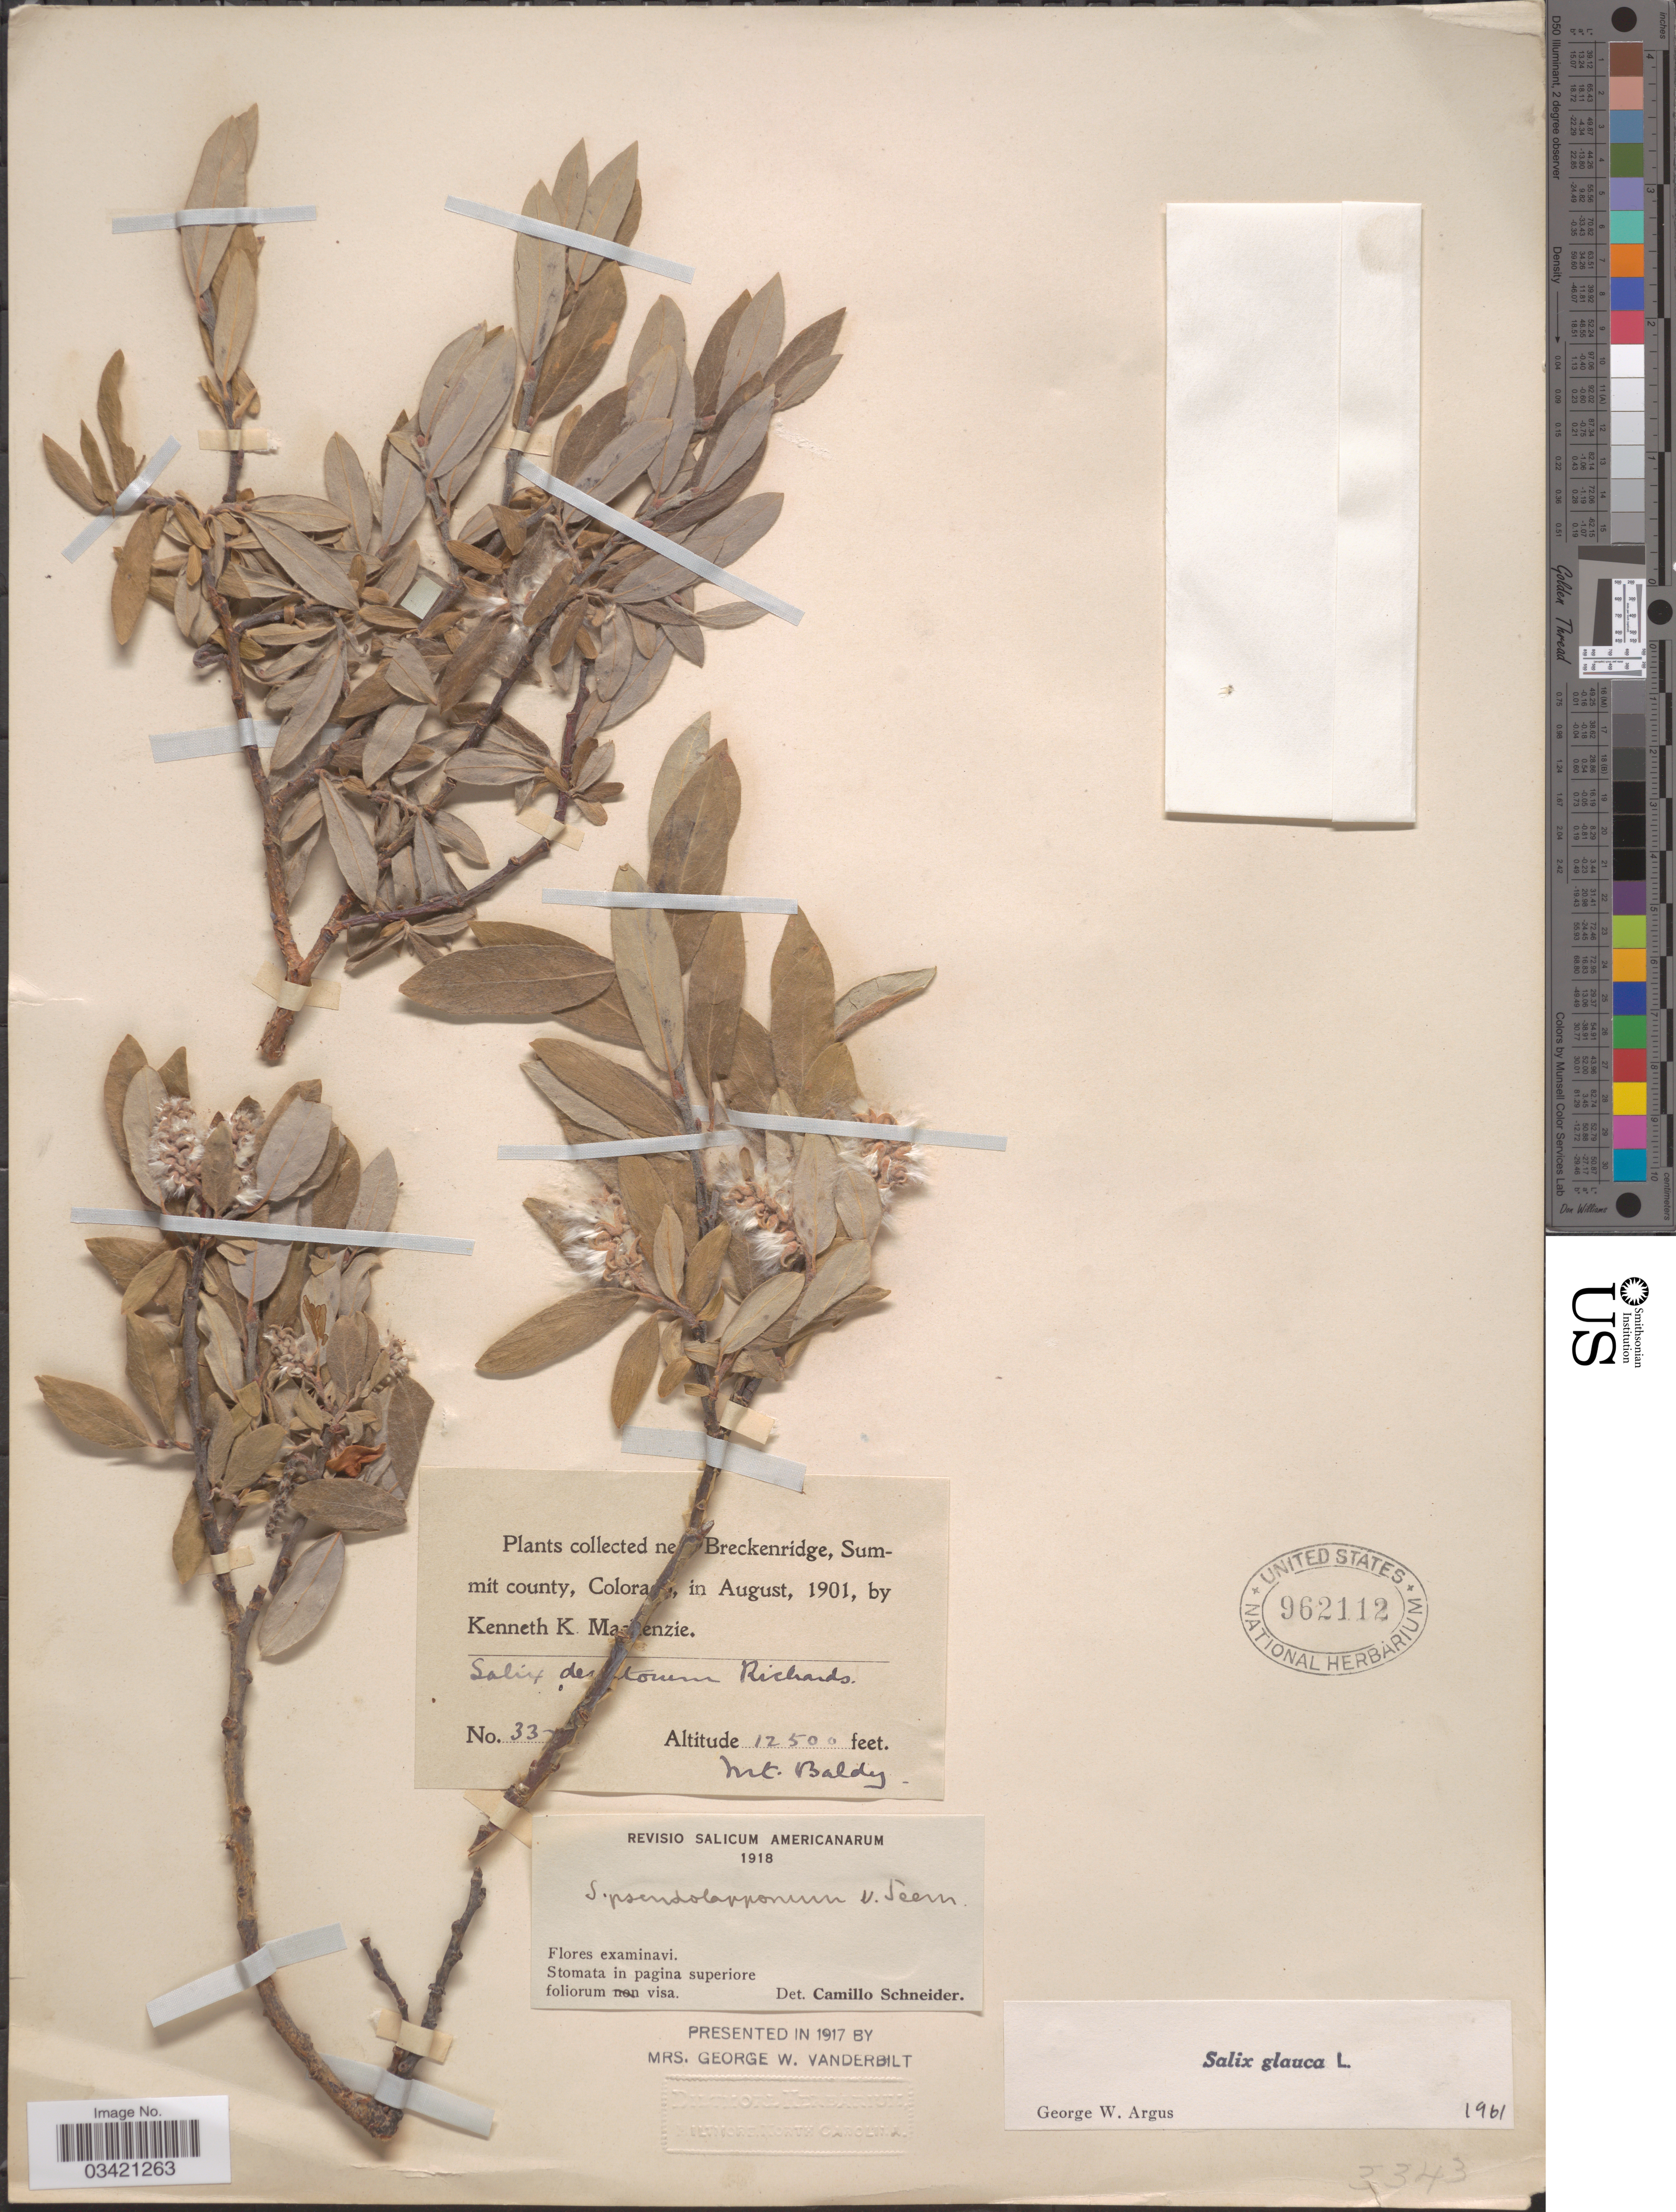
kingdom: Plantae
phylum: Tracheophyta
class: Magnoliopsida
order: Malpighiales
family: Salicaceae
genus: Salix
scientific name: Salix glauca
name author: L.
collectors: K. K. Mackenzie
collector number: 337*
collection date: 1901-08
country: United States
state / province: Colorado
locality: Near Breckenridge, Summit County.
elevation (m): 3810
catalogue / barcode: US 962112